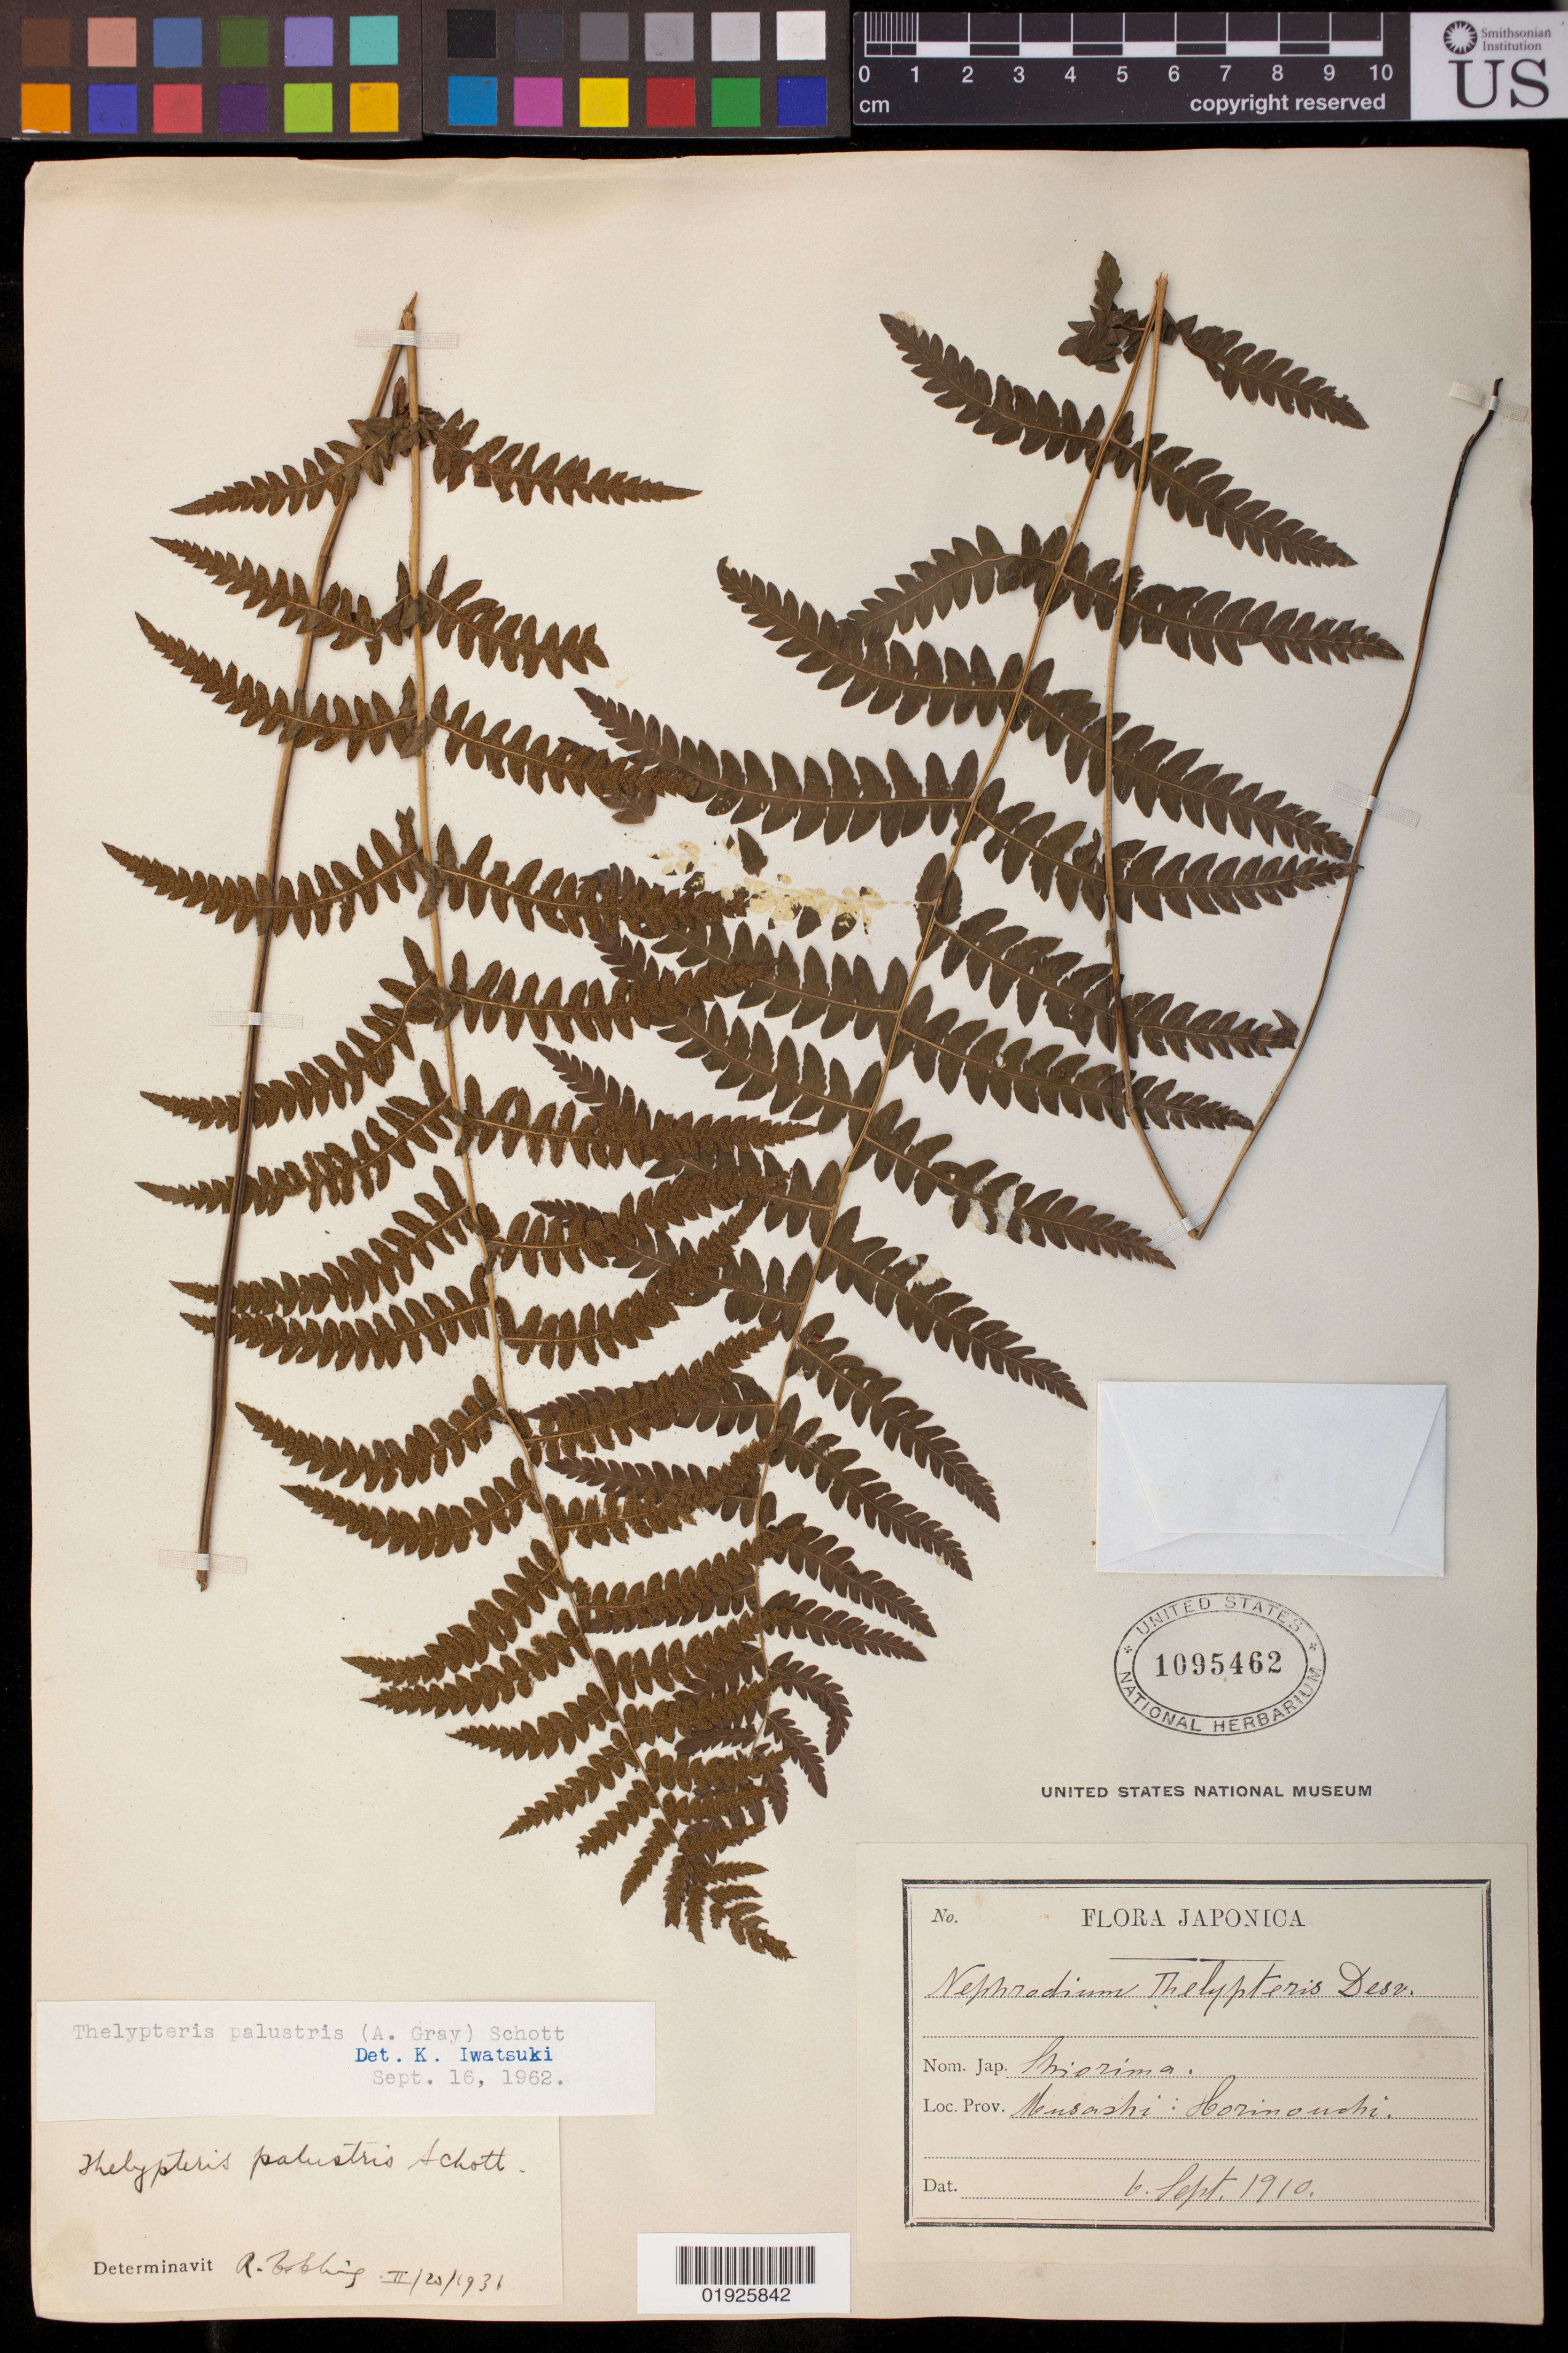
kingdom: Plantae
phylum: Tracheophyta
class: Polypodiopsida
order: Polypodiales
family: Thelypteridaceae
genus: Thelypteris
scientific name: Thelypteris palustris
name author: (Salisb.) Schott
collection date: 1910-09-06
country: Japan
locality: Musashi: Horinouchi.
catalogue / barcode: US 1095462